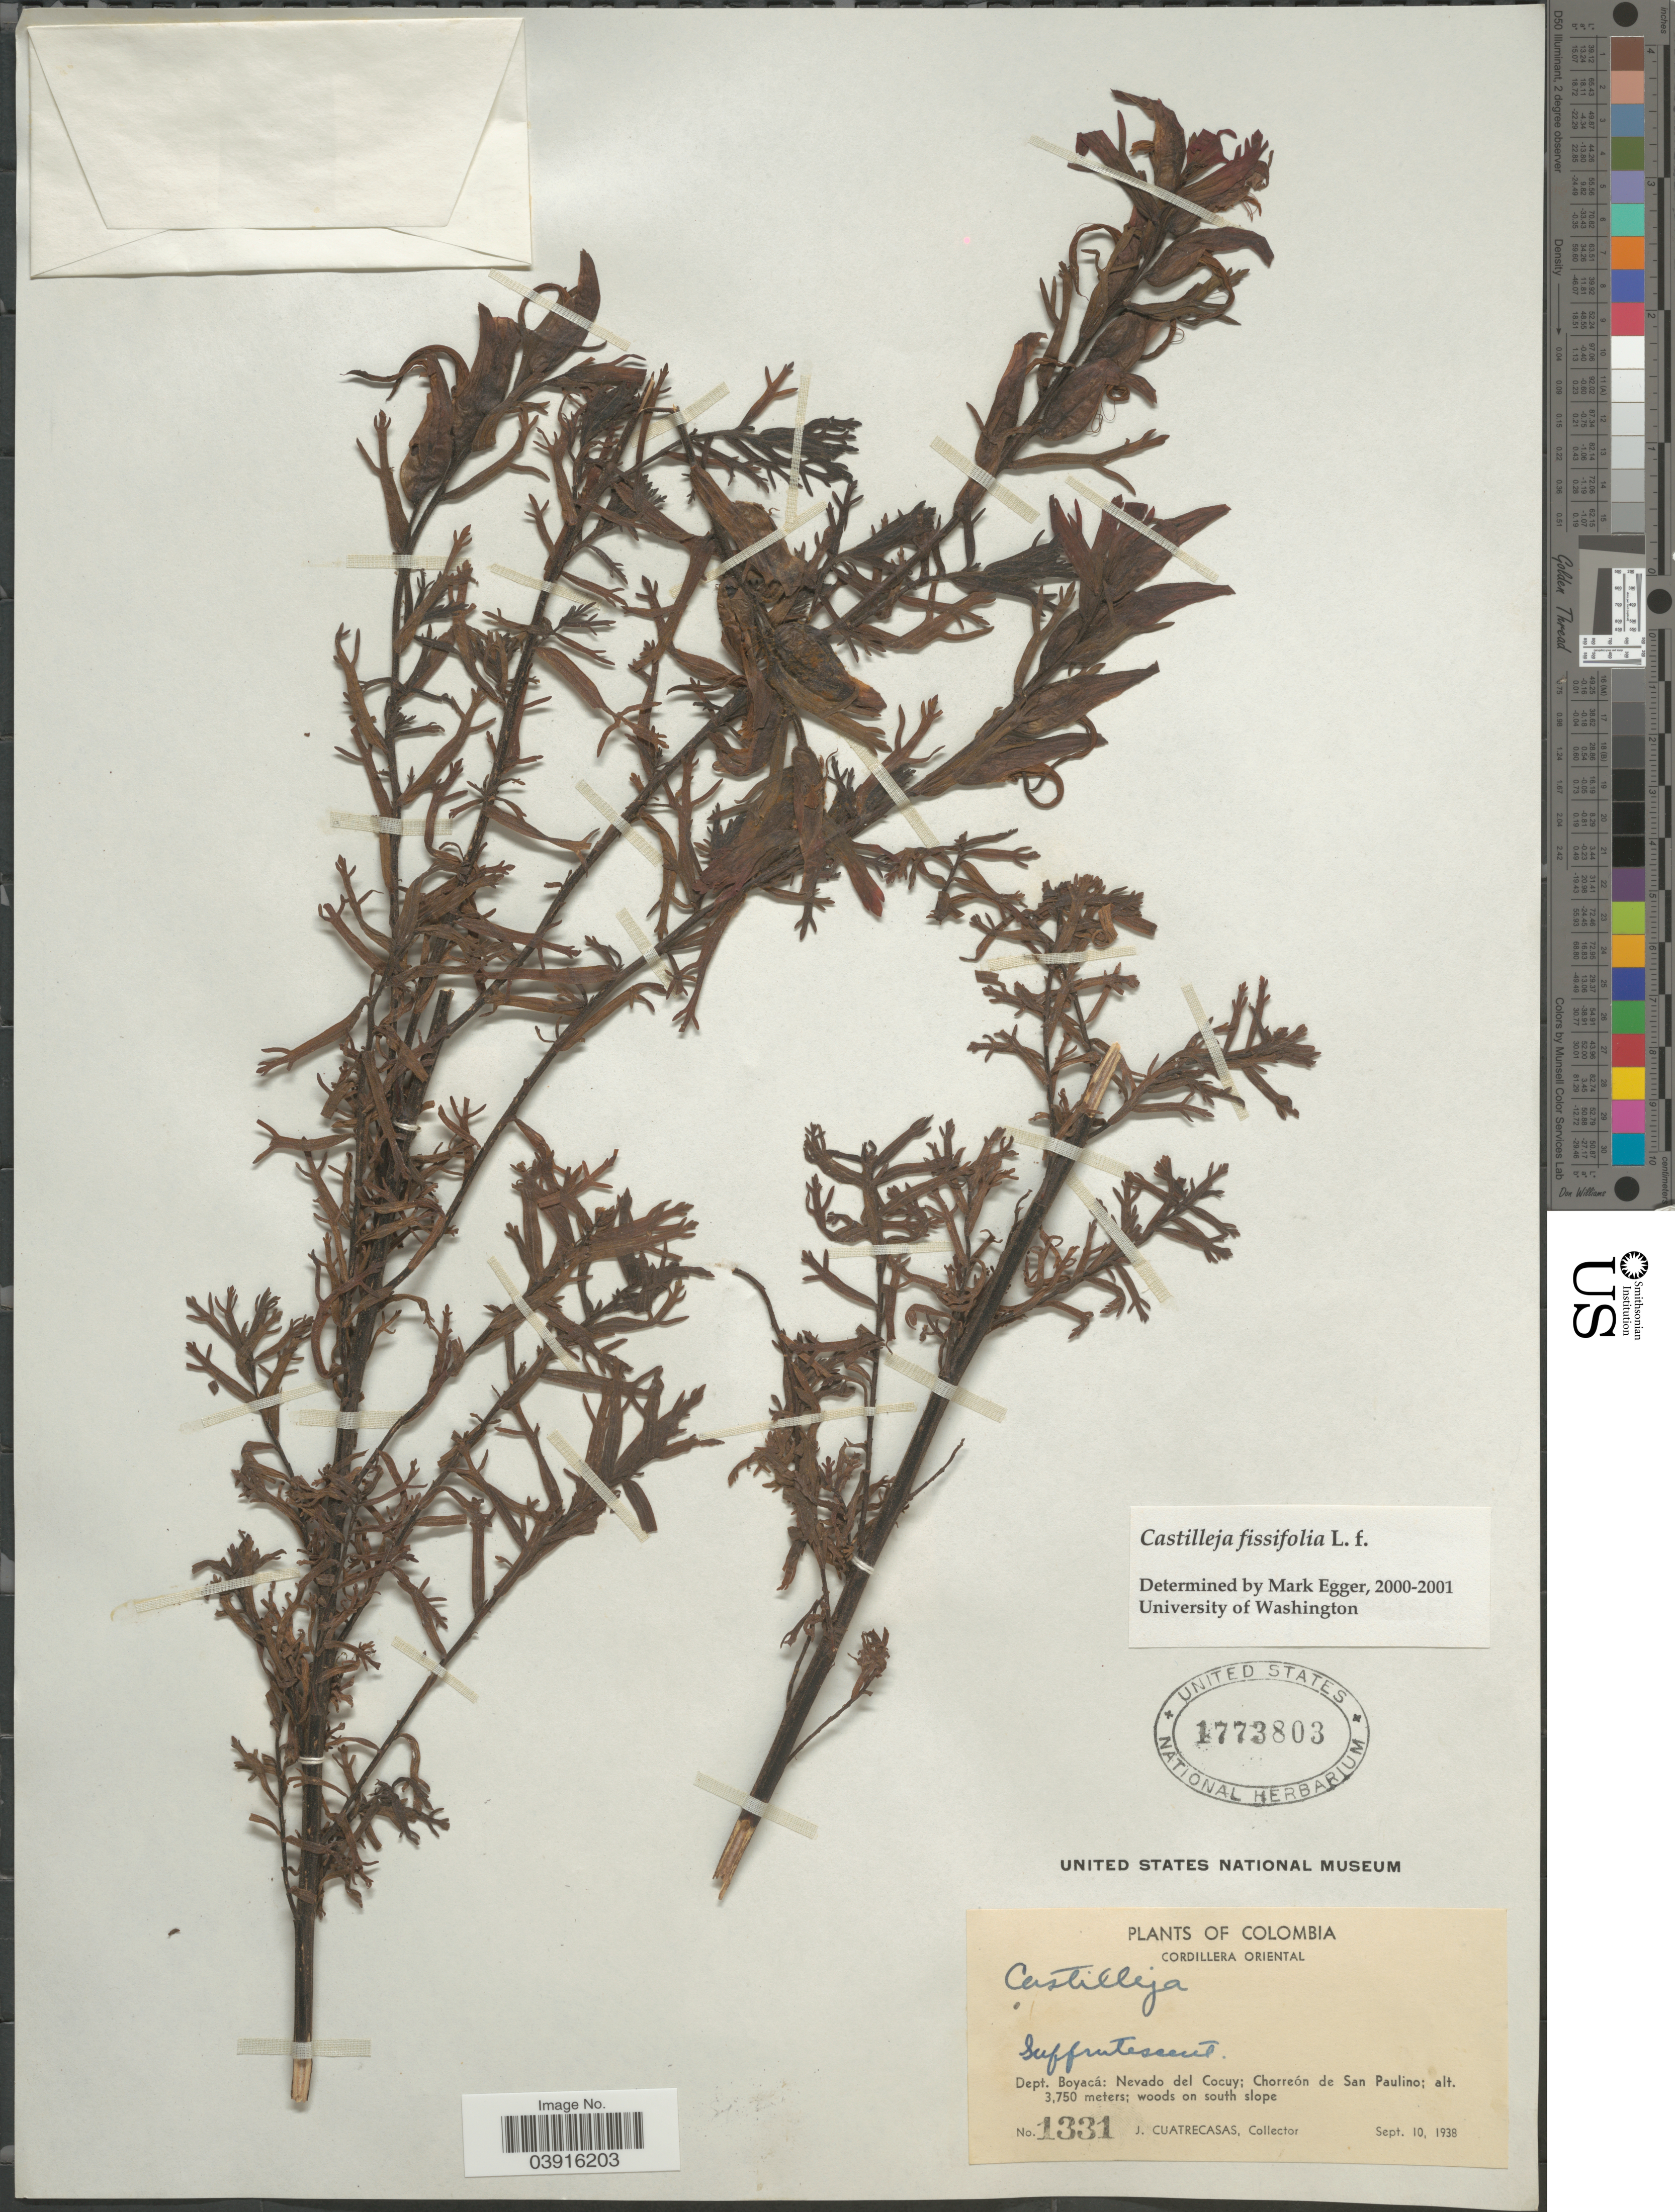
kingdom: Plantae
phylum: Tracheophyta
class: Magnoliopsida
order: Lamiales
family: Orobanchaceae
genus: Castilleja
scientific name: Castilleja fissifolia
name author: L. f.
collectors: J. Cuatrecasas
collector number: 1331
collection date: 1938-09-10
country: Colombia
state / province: Boyacá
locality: Cordllera Oriental. Dept. Boyacá: Nevado del Cocuy; Chorreón de San Paulino, woods on south slope.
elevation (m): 3750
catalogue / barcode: US 1773803